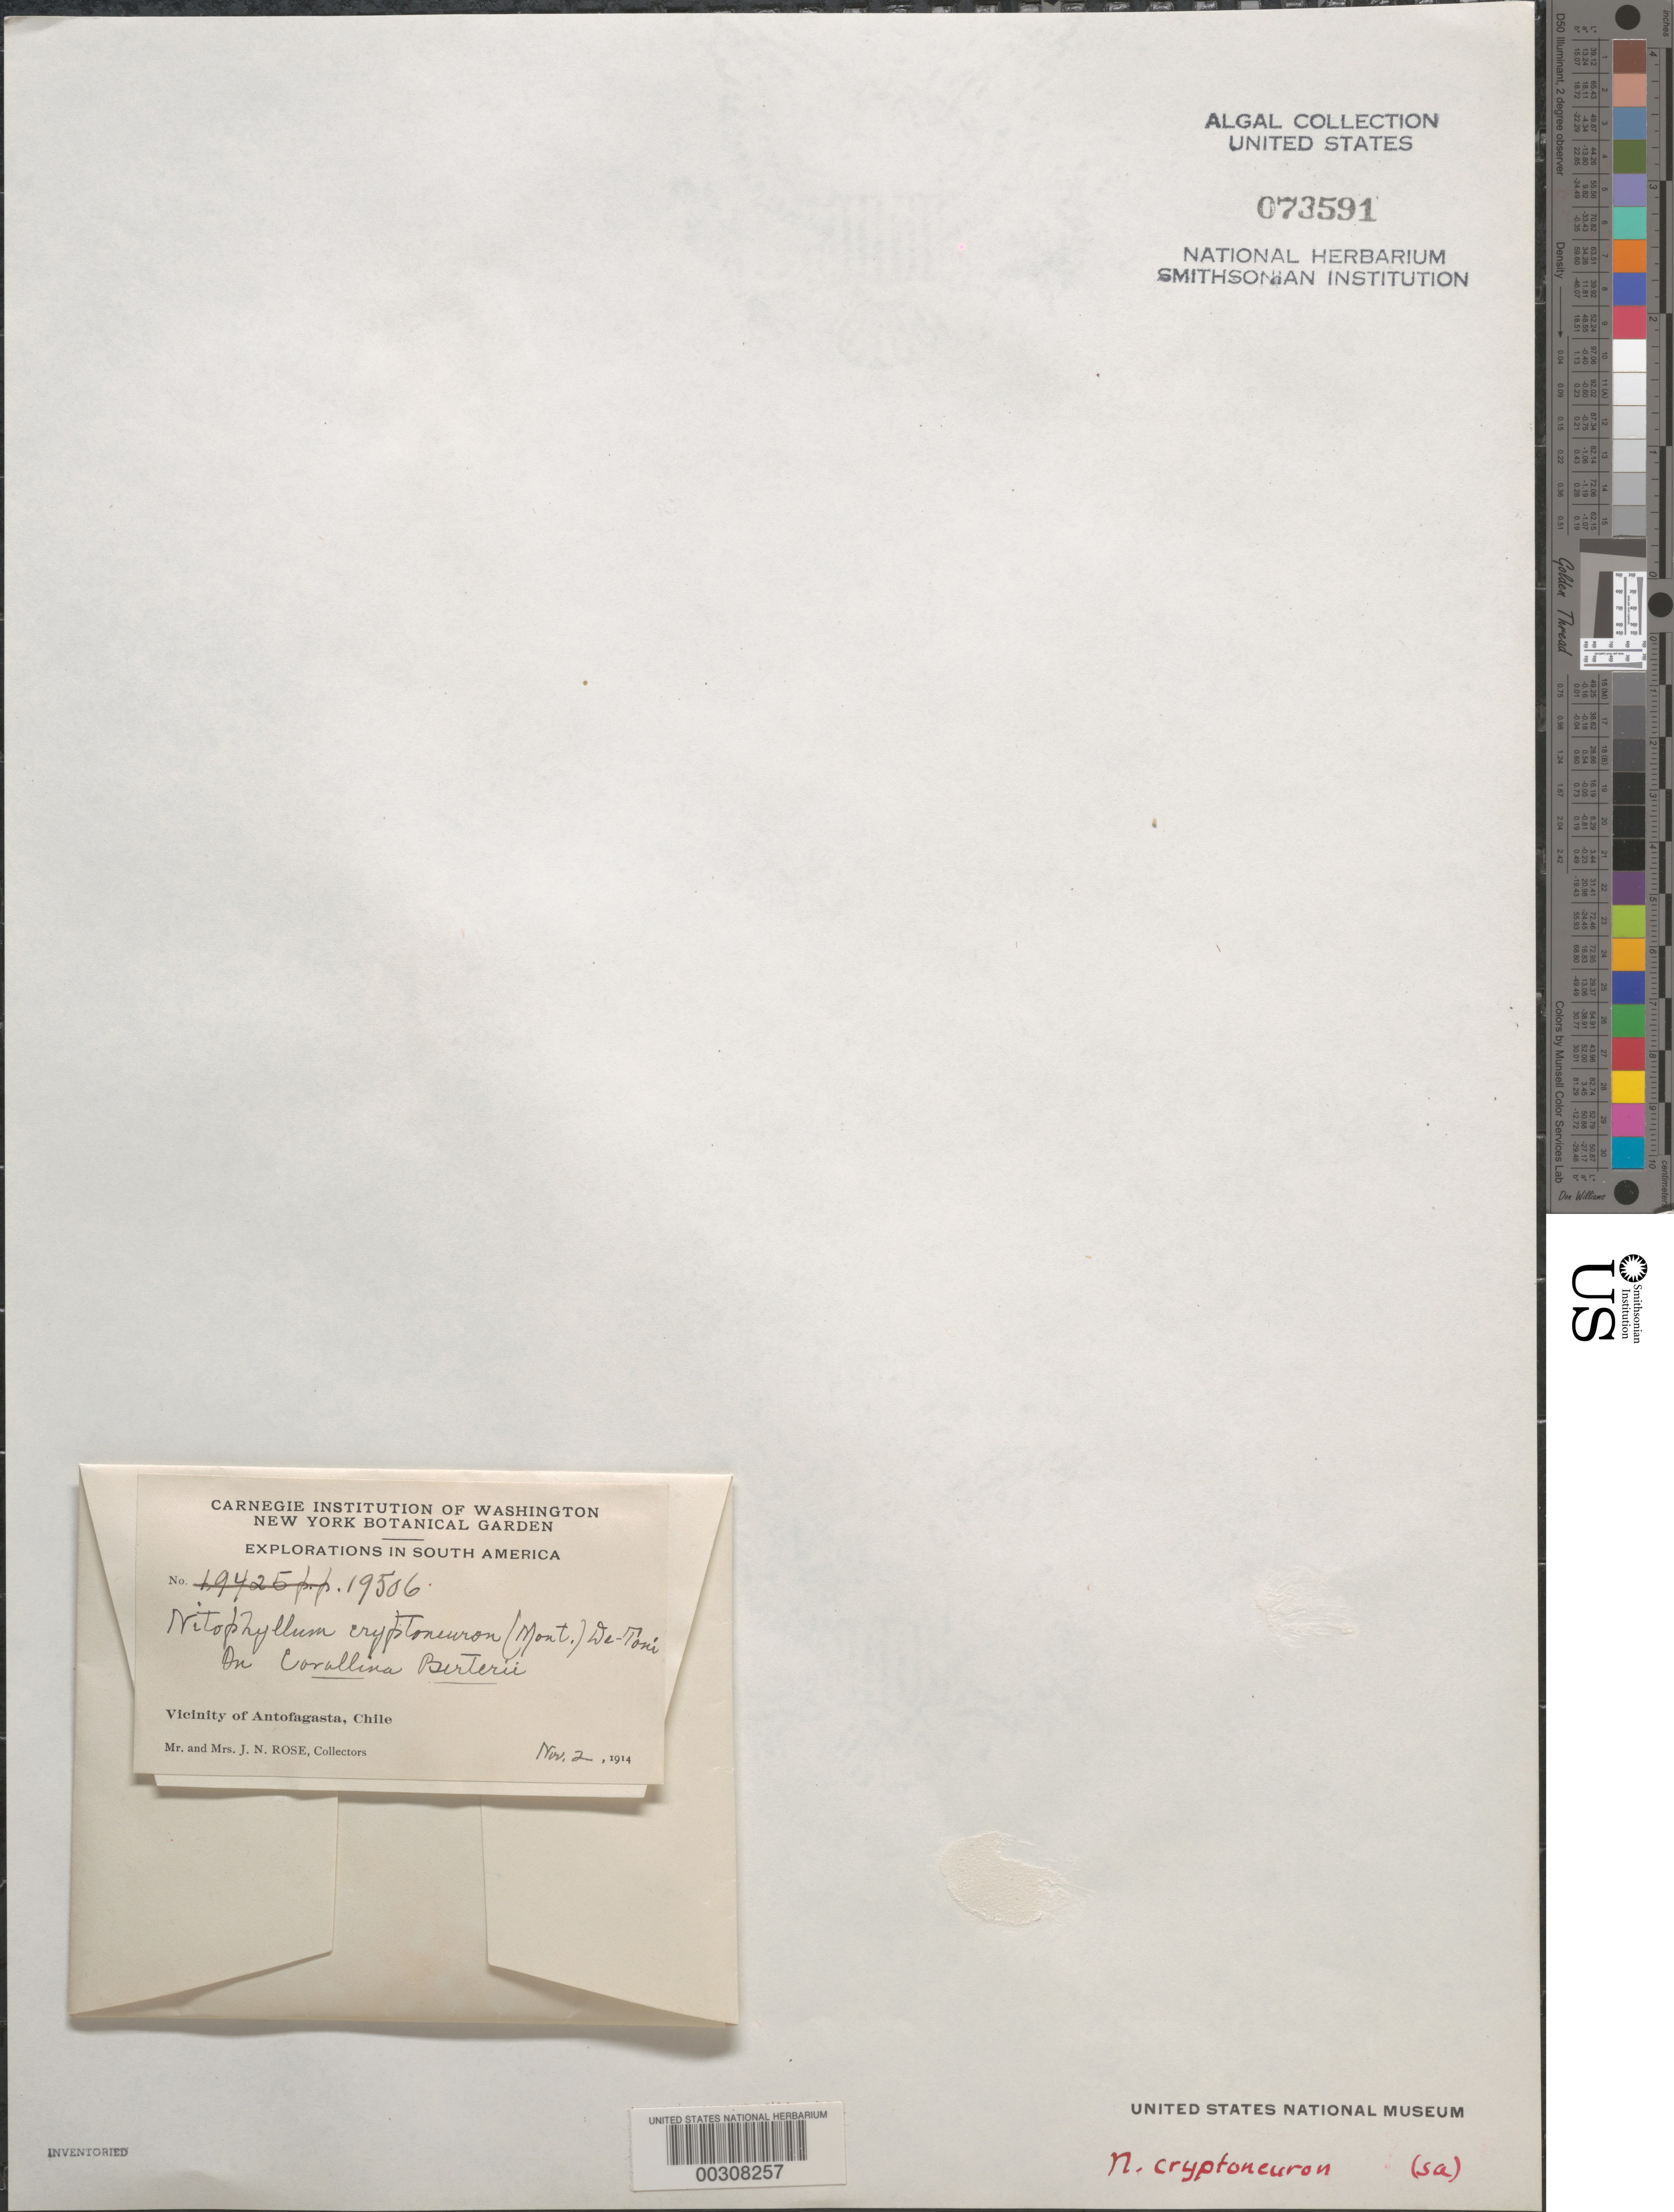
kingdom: Plantae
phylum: Rhodophyta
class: Florideophyceae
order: Ceramiales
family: Delesseriaceae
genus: Cryptopleura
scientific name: Cryptopleura cryptoneuron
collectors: J. N. Rose & J. N. Rose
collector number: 19506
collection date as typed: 02 Nov 1914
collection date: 1914-11-02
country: Chile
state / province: Antofagasta (II)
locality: Antofagasta area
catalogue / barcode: US 73591